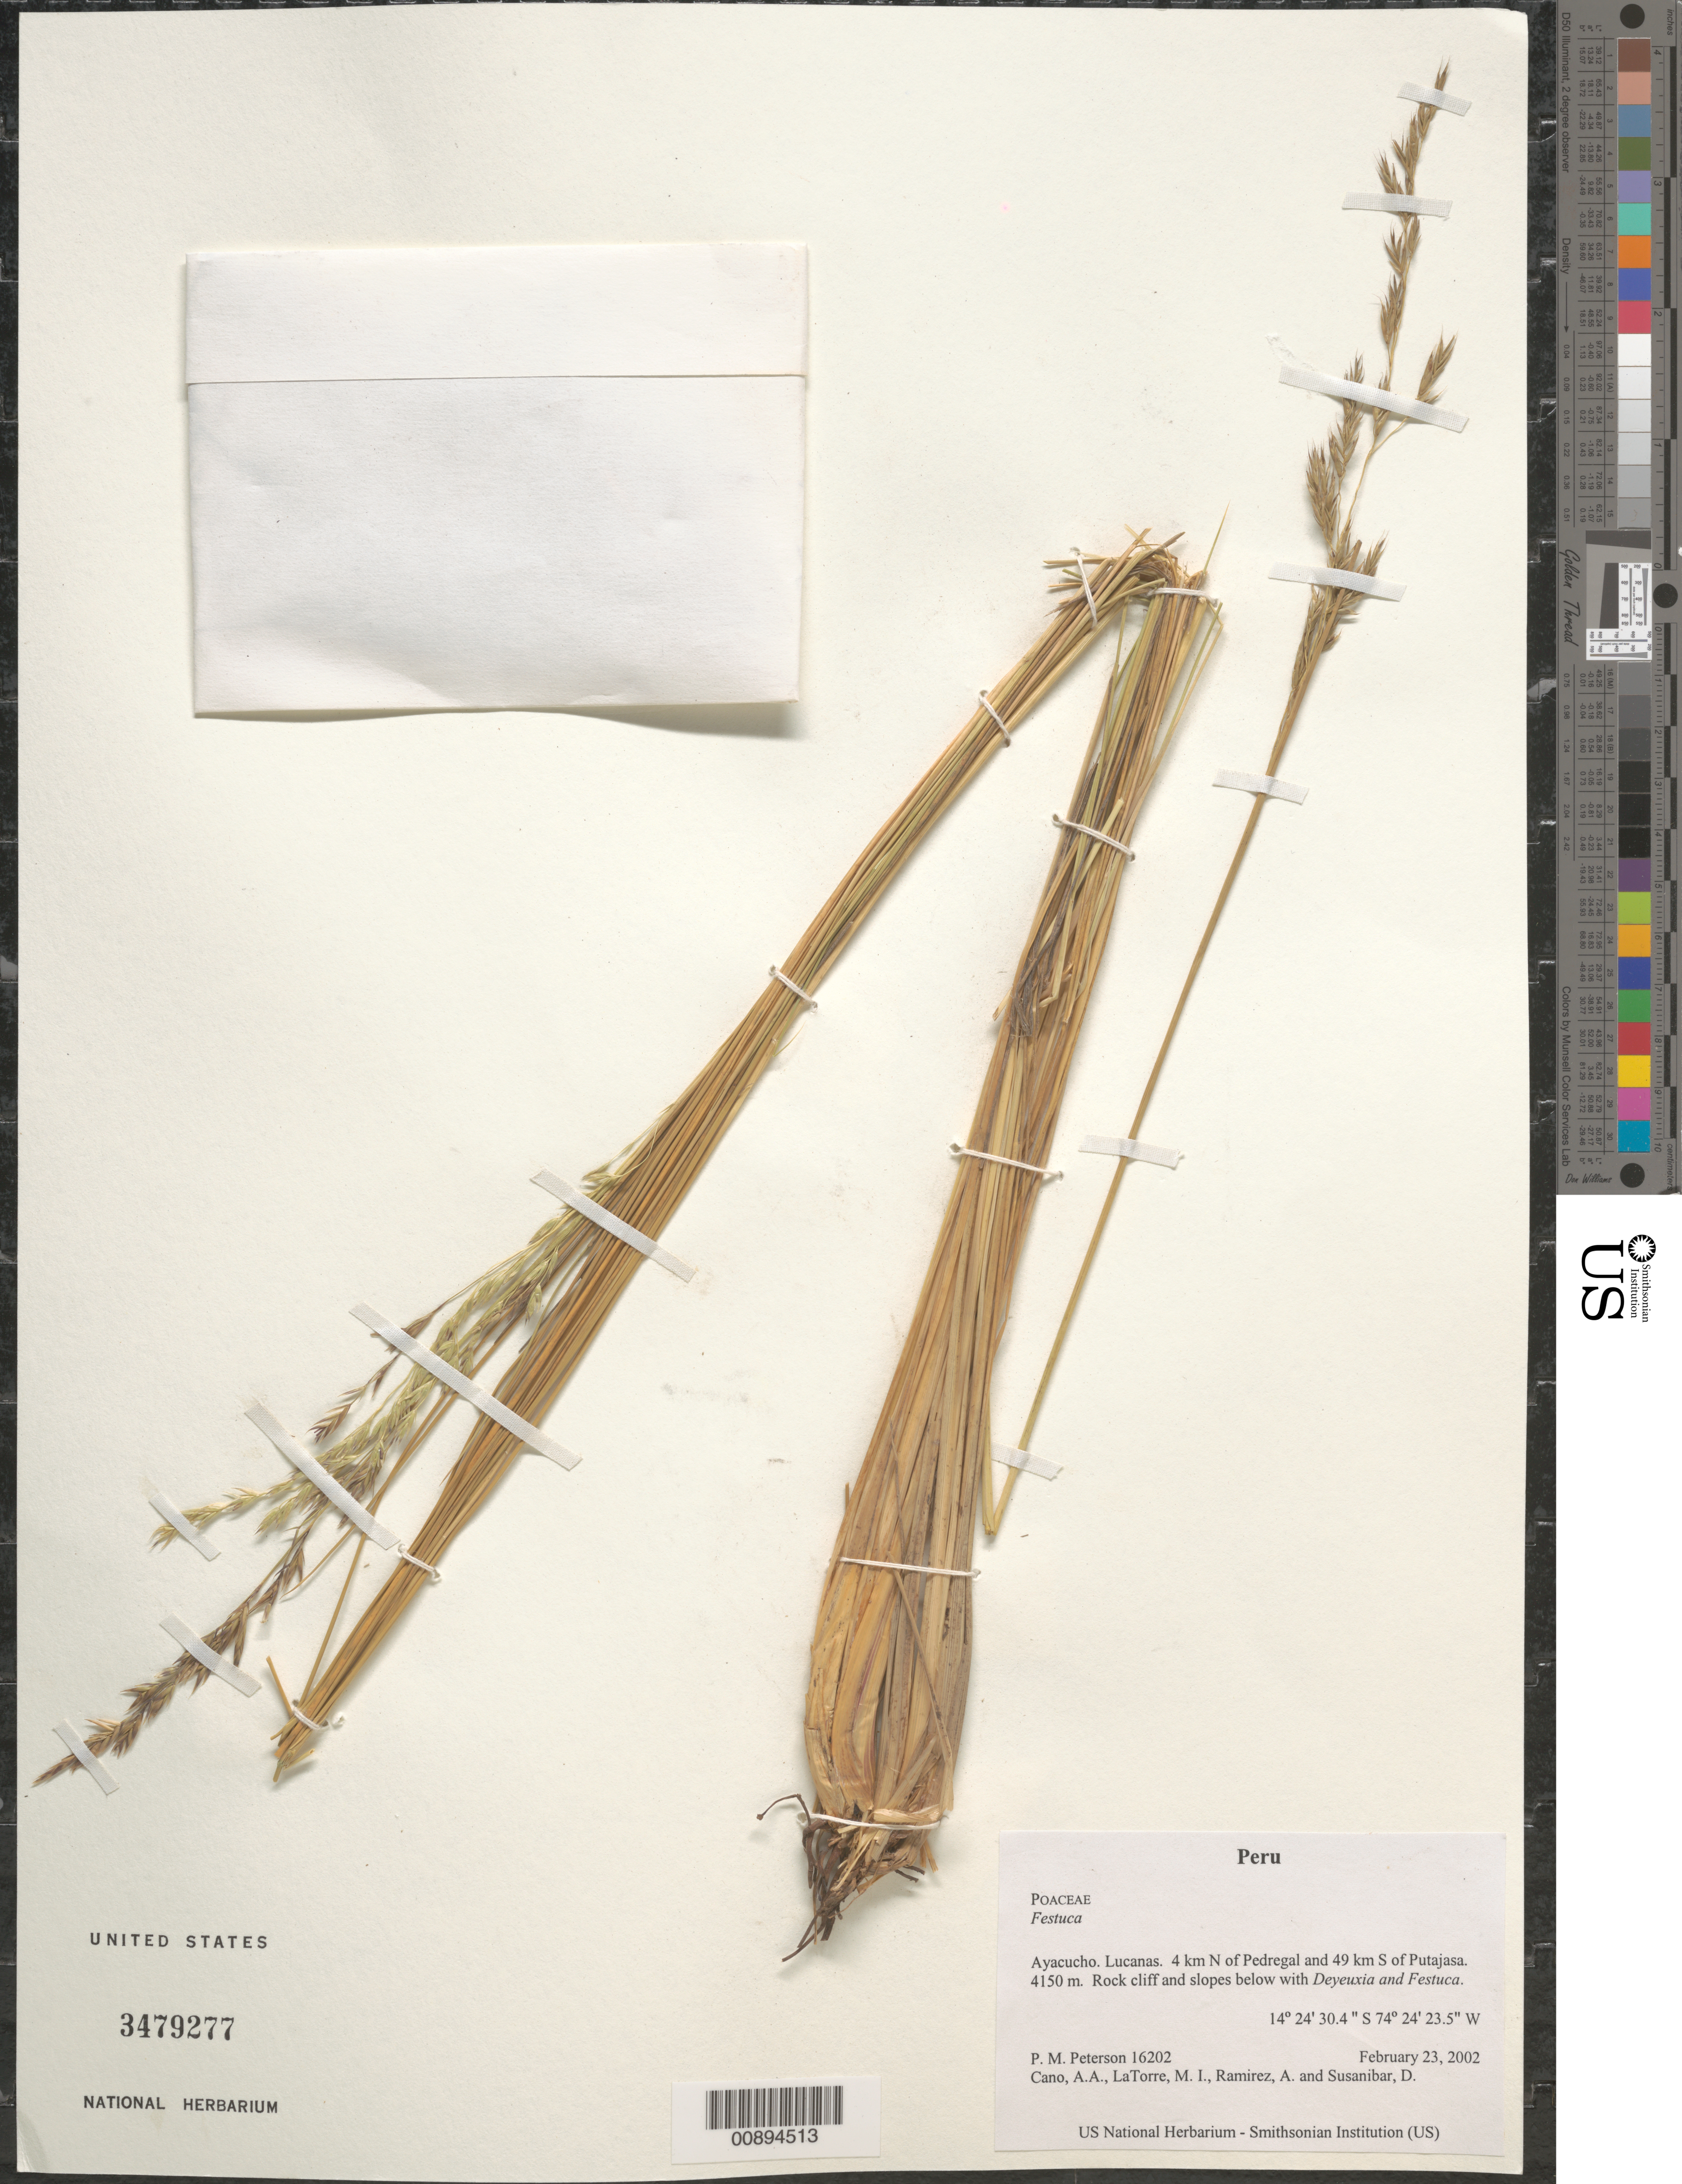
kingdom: Plantae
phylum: Tracheophyta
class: Liliopsida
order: Poales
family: Poaceae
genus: Festuca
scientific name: Festuca sp.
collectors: P. M. Peterson, A. Cano, M. I. La Torre, A. Ramírez & D. Susanibar Cruz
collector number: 16202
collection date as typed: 23 Feb 2002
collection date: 2002-02-23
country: Peru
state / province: Ayacucho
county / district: Lucanas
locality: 4 km N of Pedregal and 49 km S of Putajasa.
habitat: Rock cliff and slopes below with ~Deyeuxia and Festuca~.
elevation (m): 4150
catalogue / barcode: US 3479277